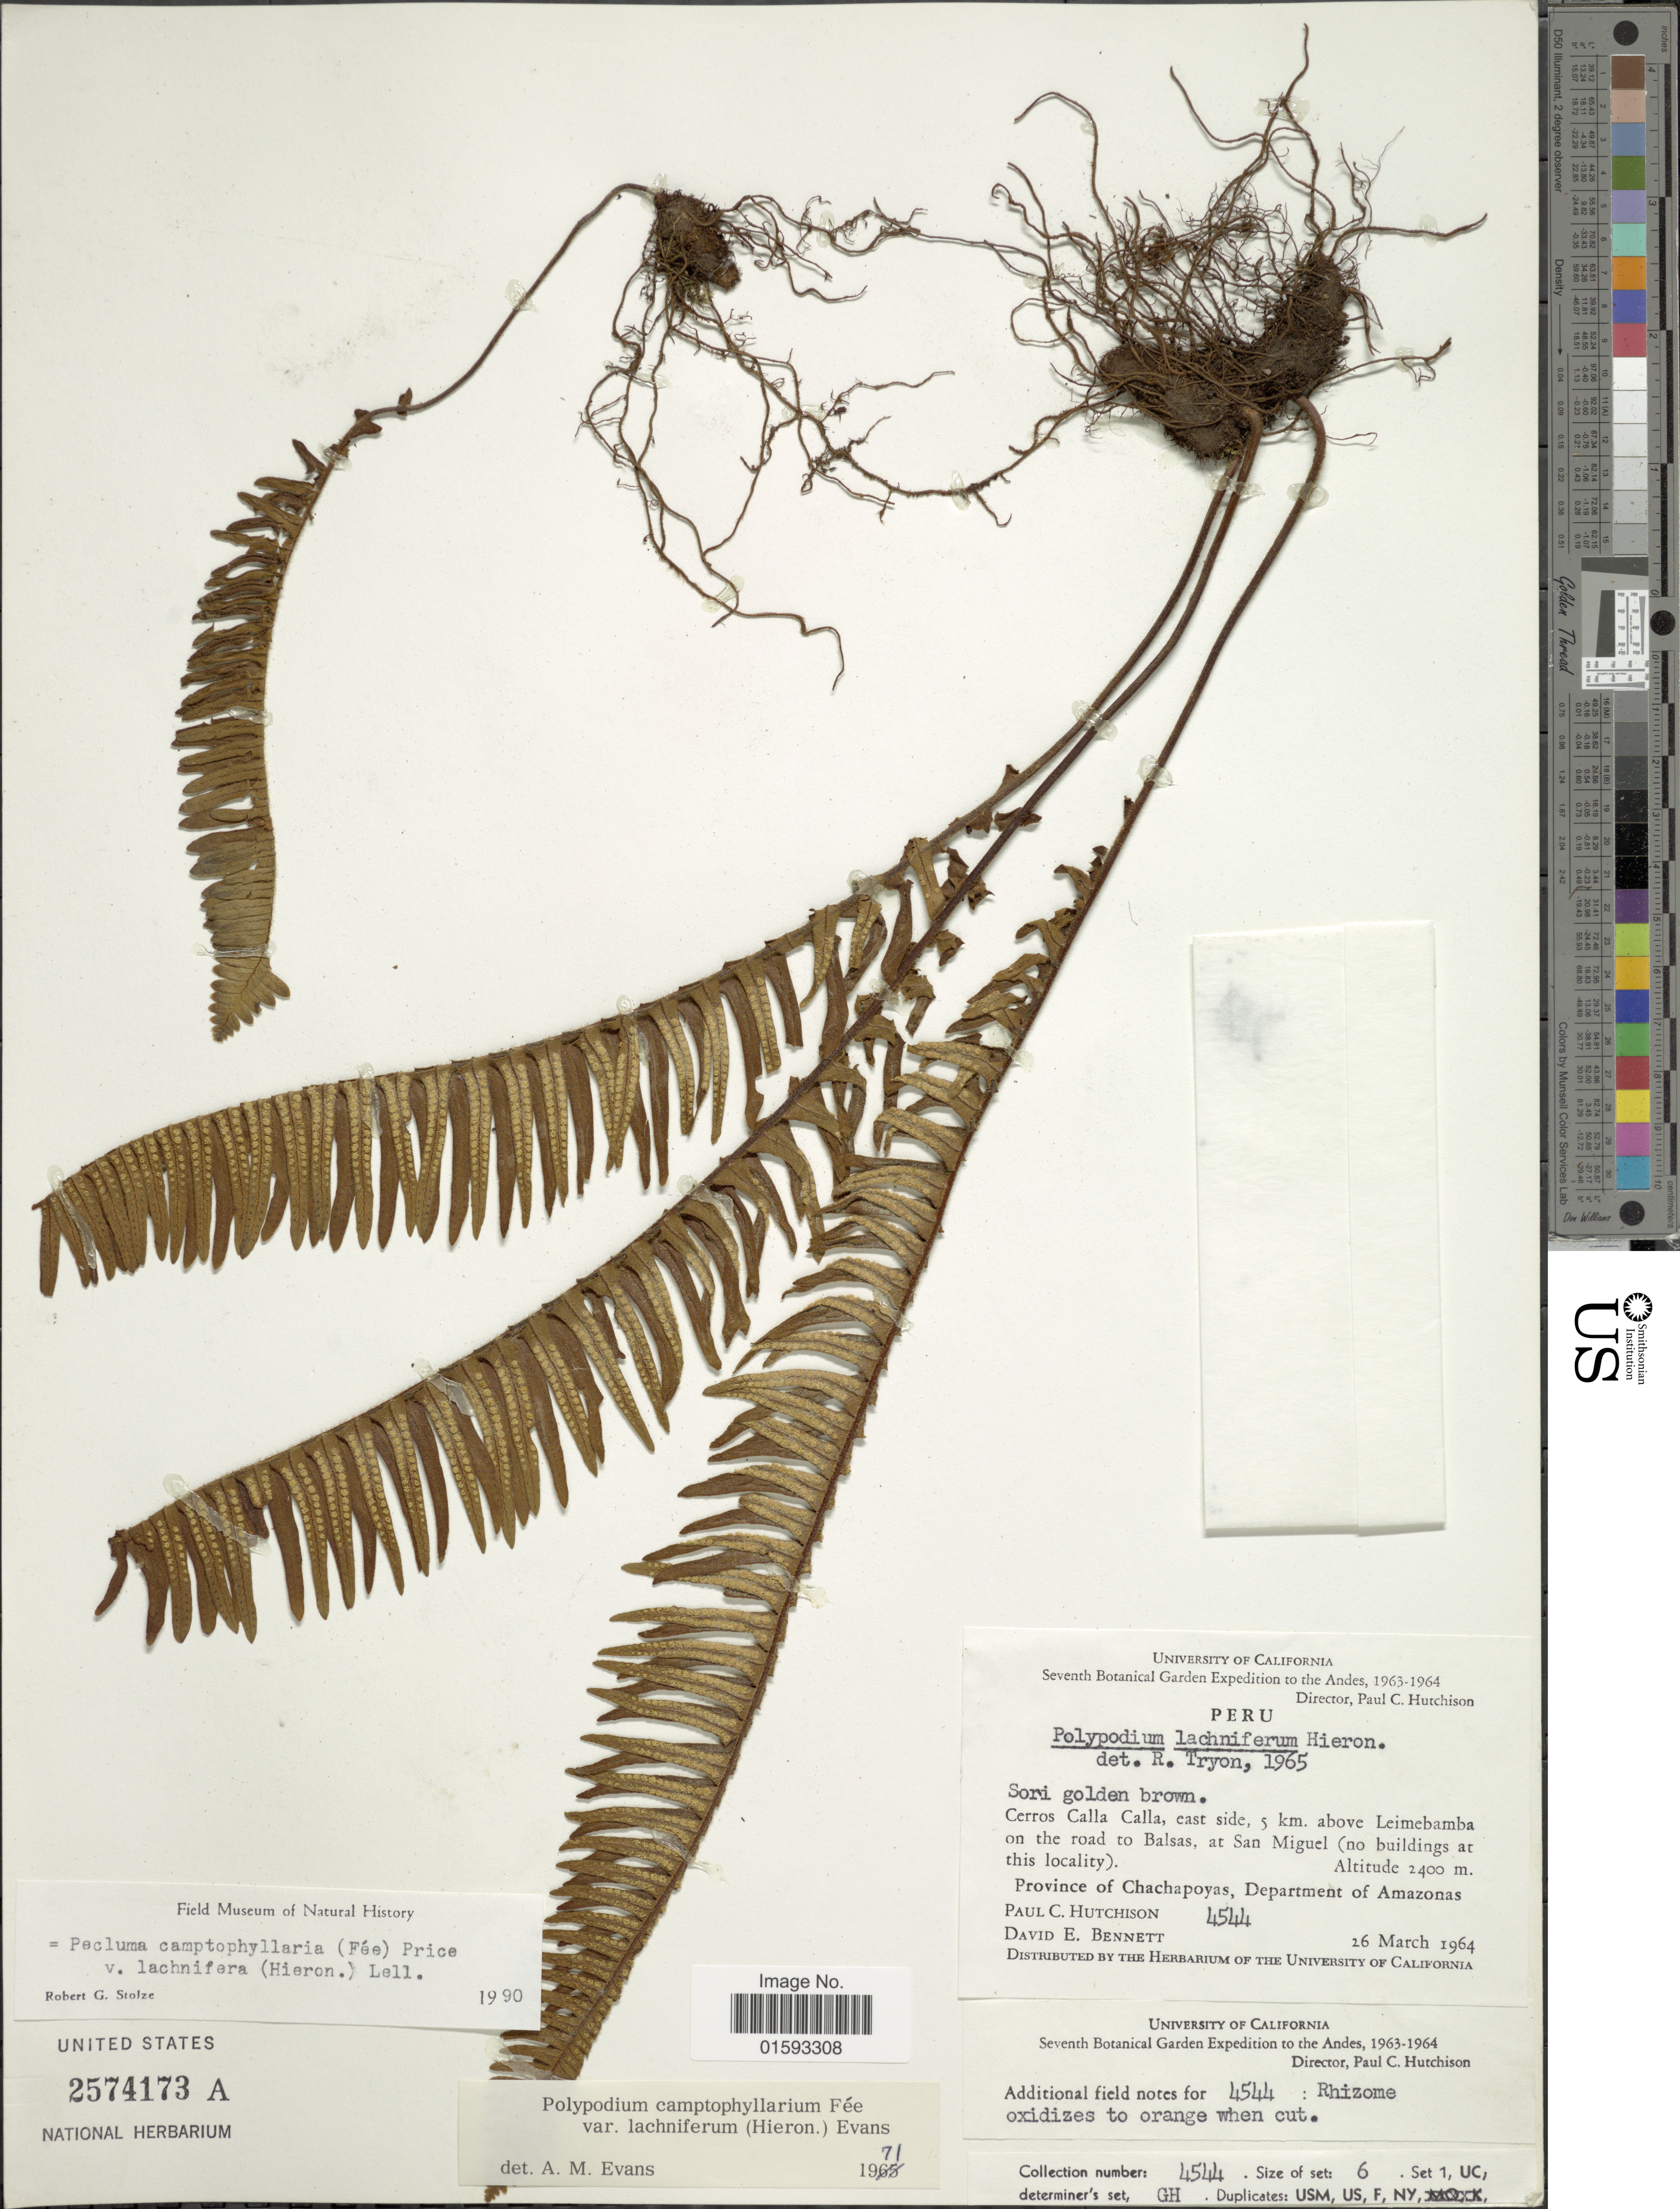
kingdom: Plantae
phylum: Tracheophyta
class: Polypodiopsida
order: Polypodiales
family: Polypodiaceae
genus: Pecluma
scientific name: Pecluma camptophyllaria var. lachnifera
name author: (Hieron.) Lellinger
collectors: P. C. Hutchison & D. E. Bennett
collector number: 4544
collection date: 1964-03-16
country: Peru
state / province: Amazonas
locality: The Andes, Cerros Calla Calla, east side, 5 km. above Leimebamba ont the road to Balsas, at San Miguuel (no buildings at this locality) Province of Chachapoyas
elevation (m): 2400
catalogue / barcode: US 2574173A